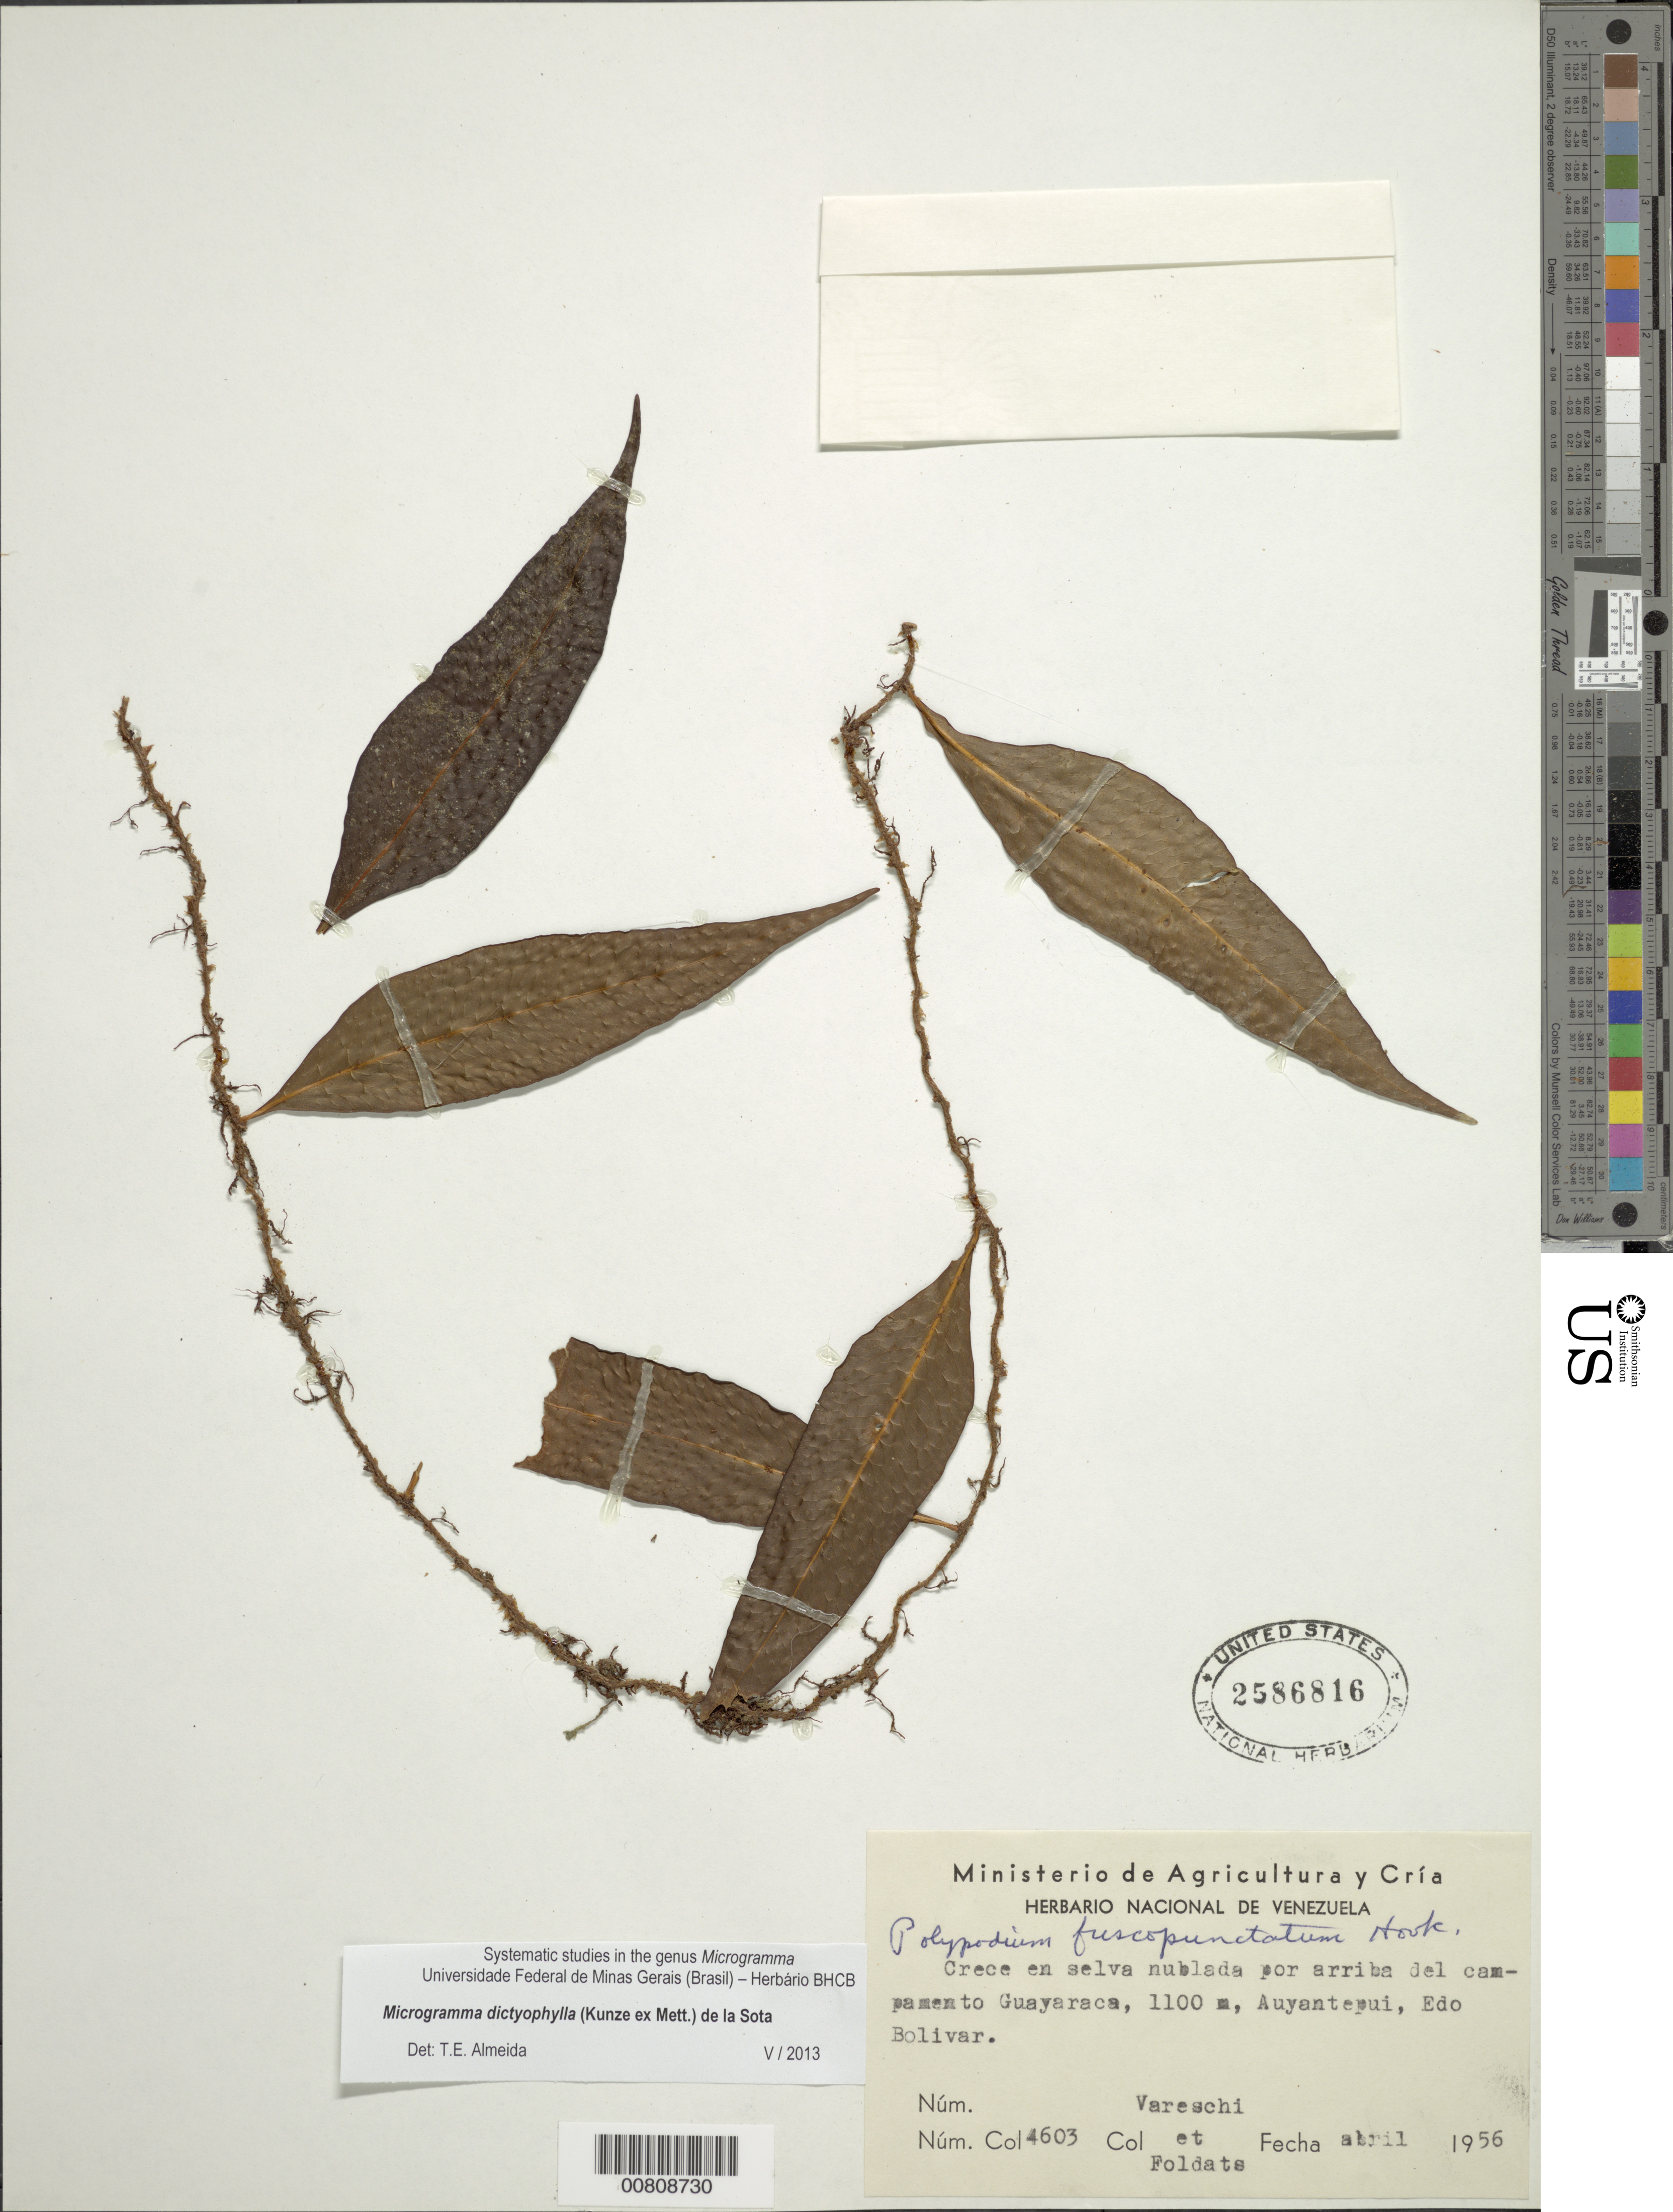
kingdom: Plantae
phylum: Tracheophyta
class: Polypodiopsida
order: Polypodiales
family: Polypodiaceae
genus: Microgramma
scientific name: Microgramma dictyophylla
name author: (Kunze ex Mett.) de la Sota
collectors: V. Vareschi & E. Foldats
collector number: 4603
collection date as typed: Apr-56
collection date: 1956-04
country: Venezuela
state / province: Bolívar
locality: Auyan-tepuí, Guayaraca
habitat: Crece en selva nublada por arriba del campamento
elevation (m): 1100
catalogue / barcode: US 2586816